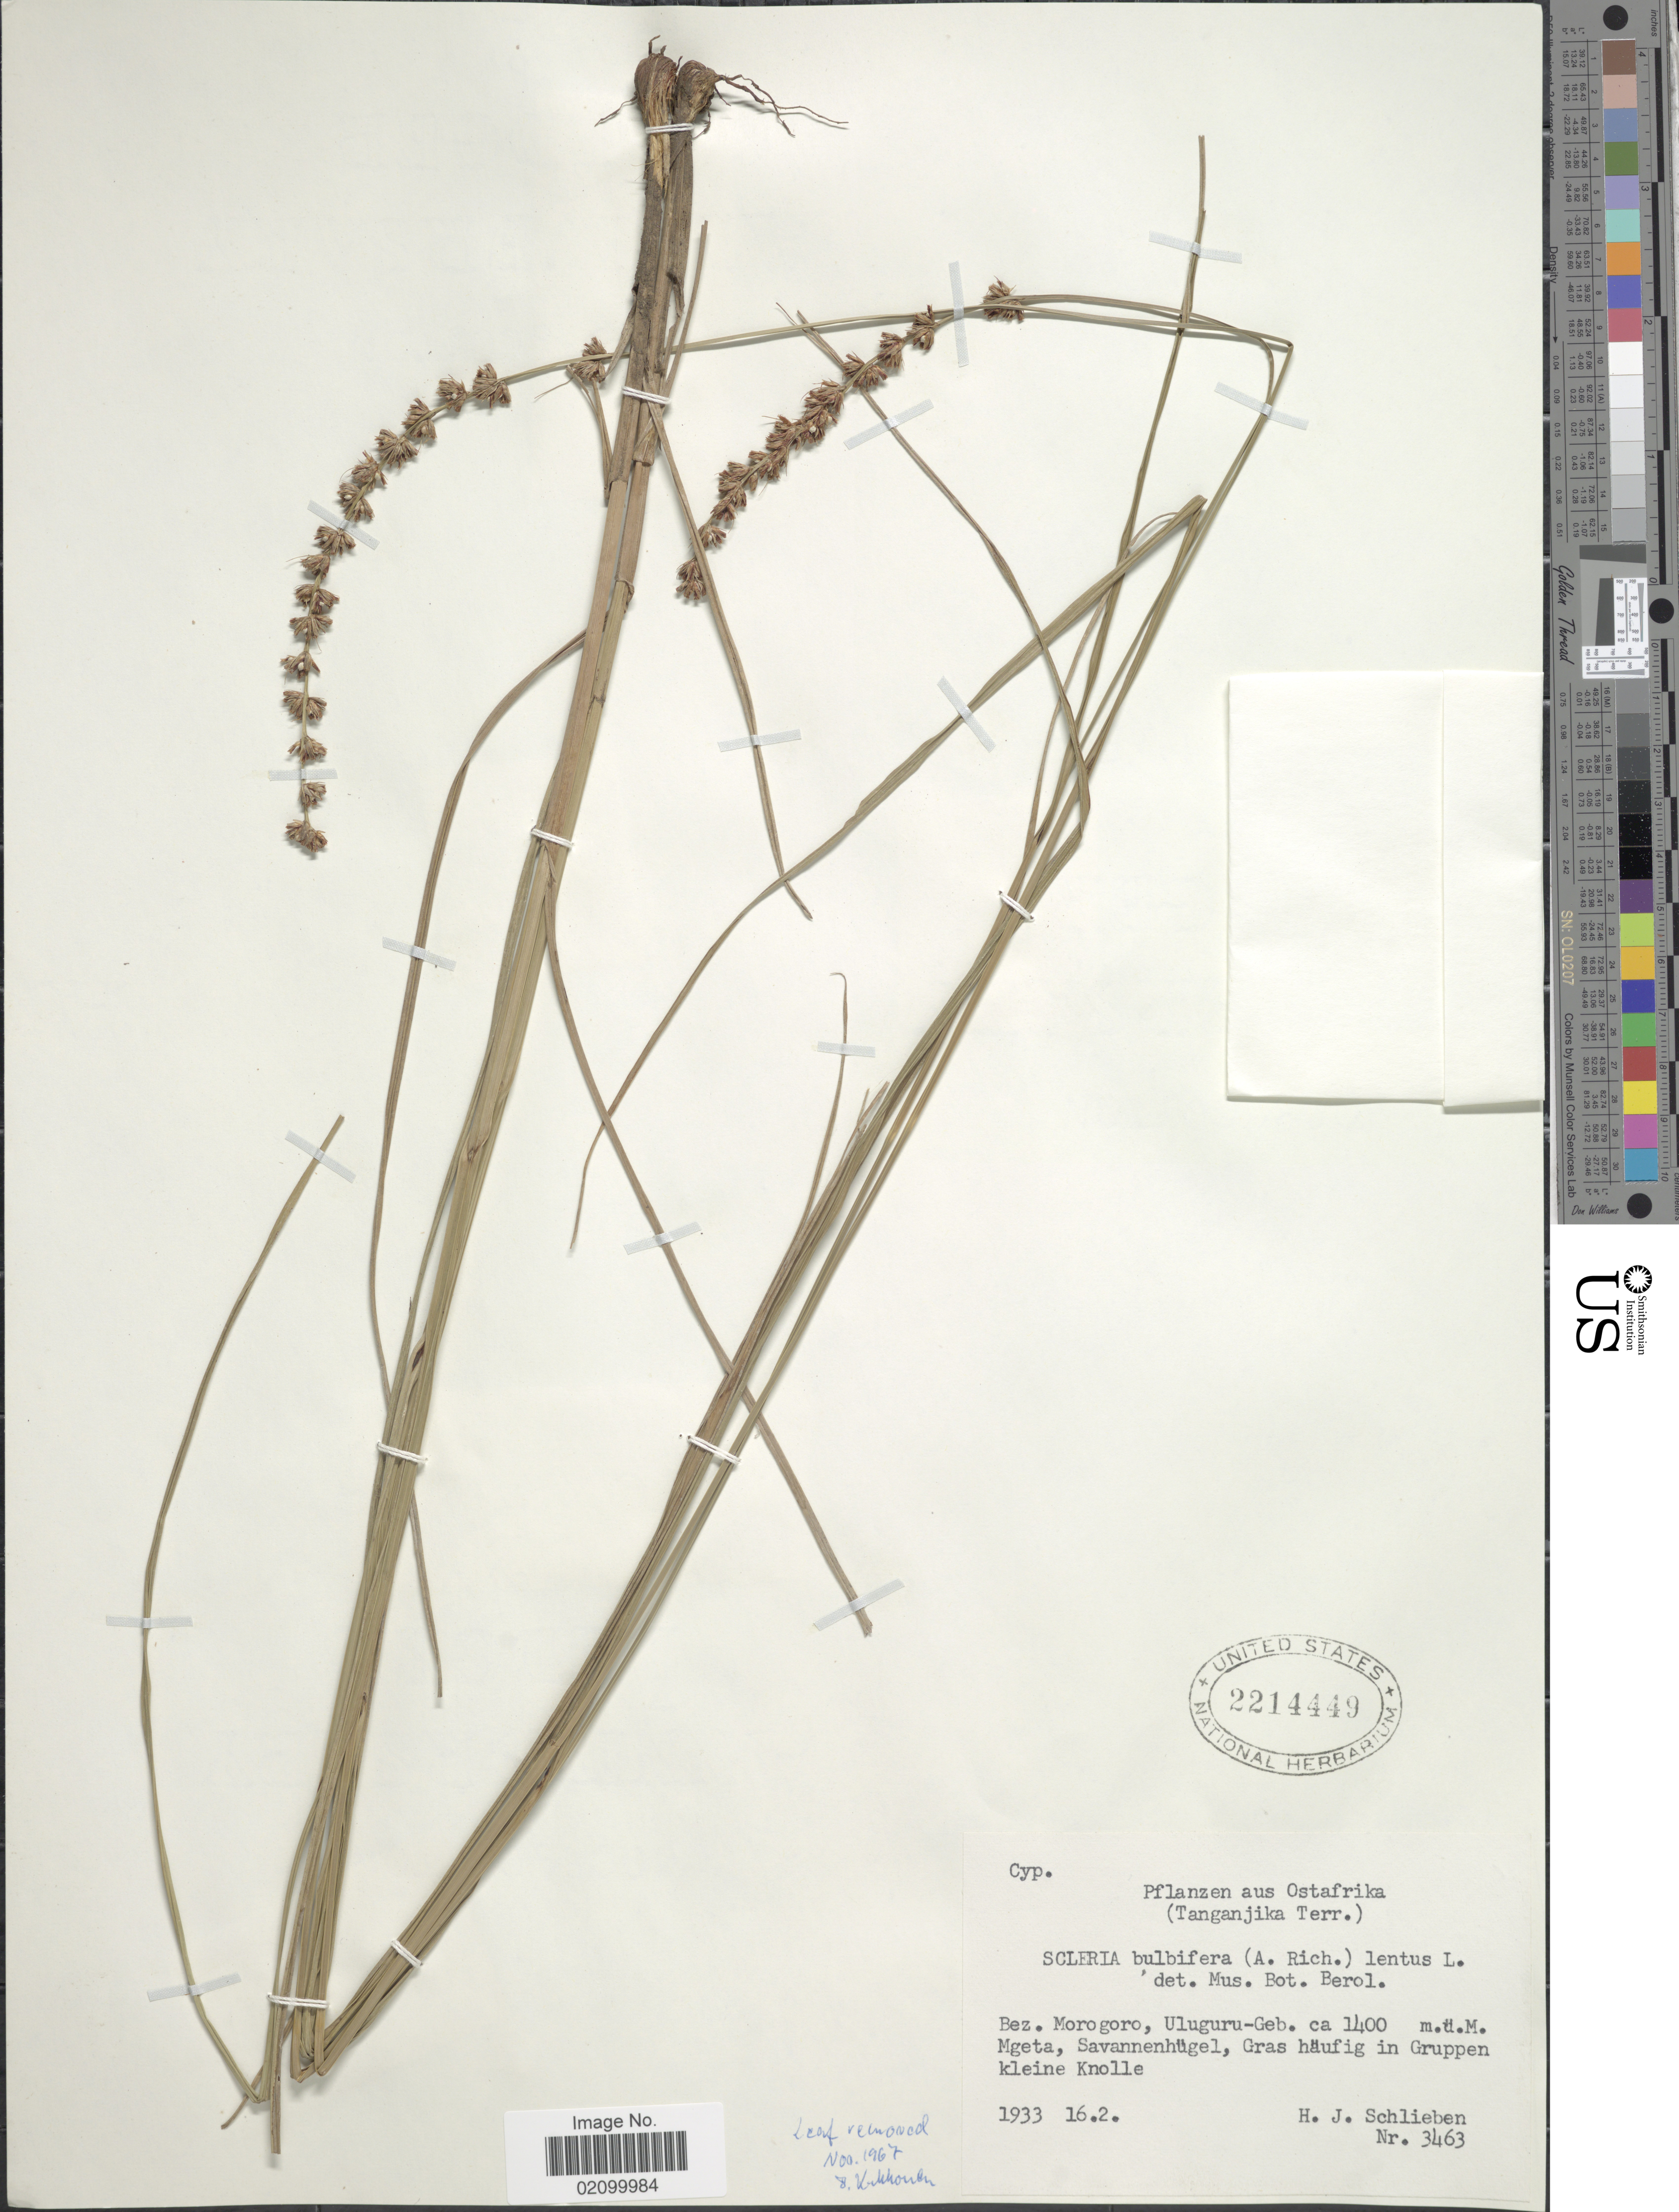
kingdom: Plantae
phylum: Tracheophyta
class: Liliopsida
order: Poales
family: Cyperaceae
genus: Scleria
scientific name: Scleria bulbifera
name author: Hochst. ex A. Rich.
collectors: H. J. Schlieben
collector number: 3463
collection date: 1933-02-16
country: Tanzania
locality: Ostafrika (Tanganjika Terr.). Bez. Morogoro, Uluguru - Geb., Mgeta, Savannenhugel, Gras haufig in Gru [ [en kleine Knolle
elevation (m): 1400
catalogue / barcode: US 2214449